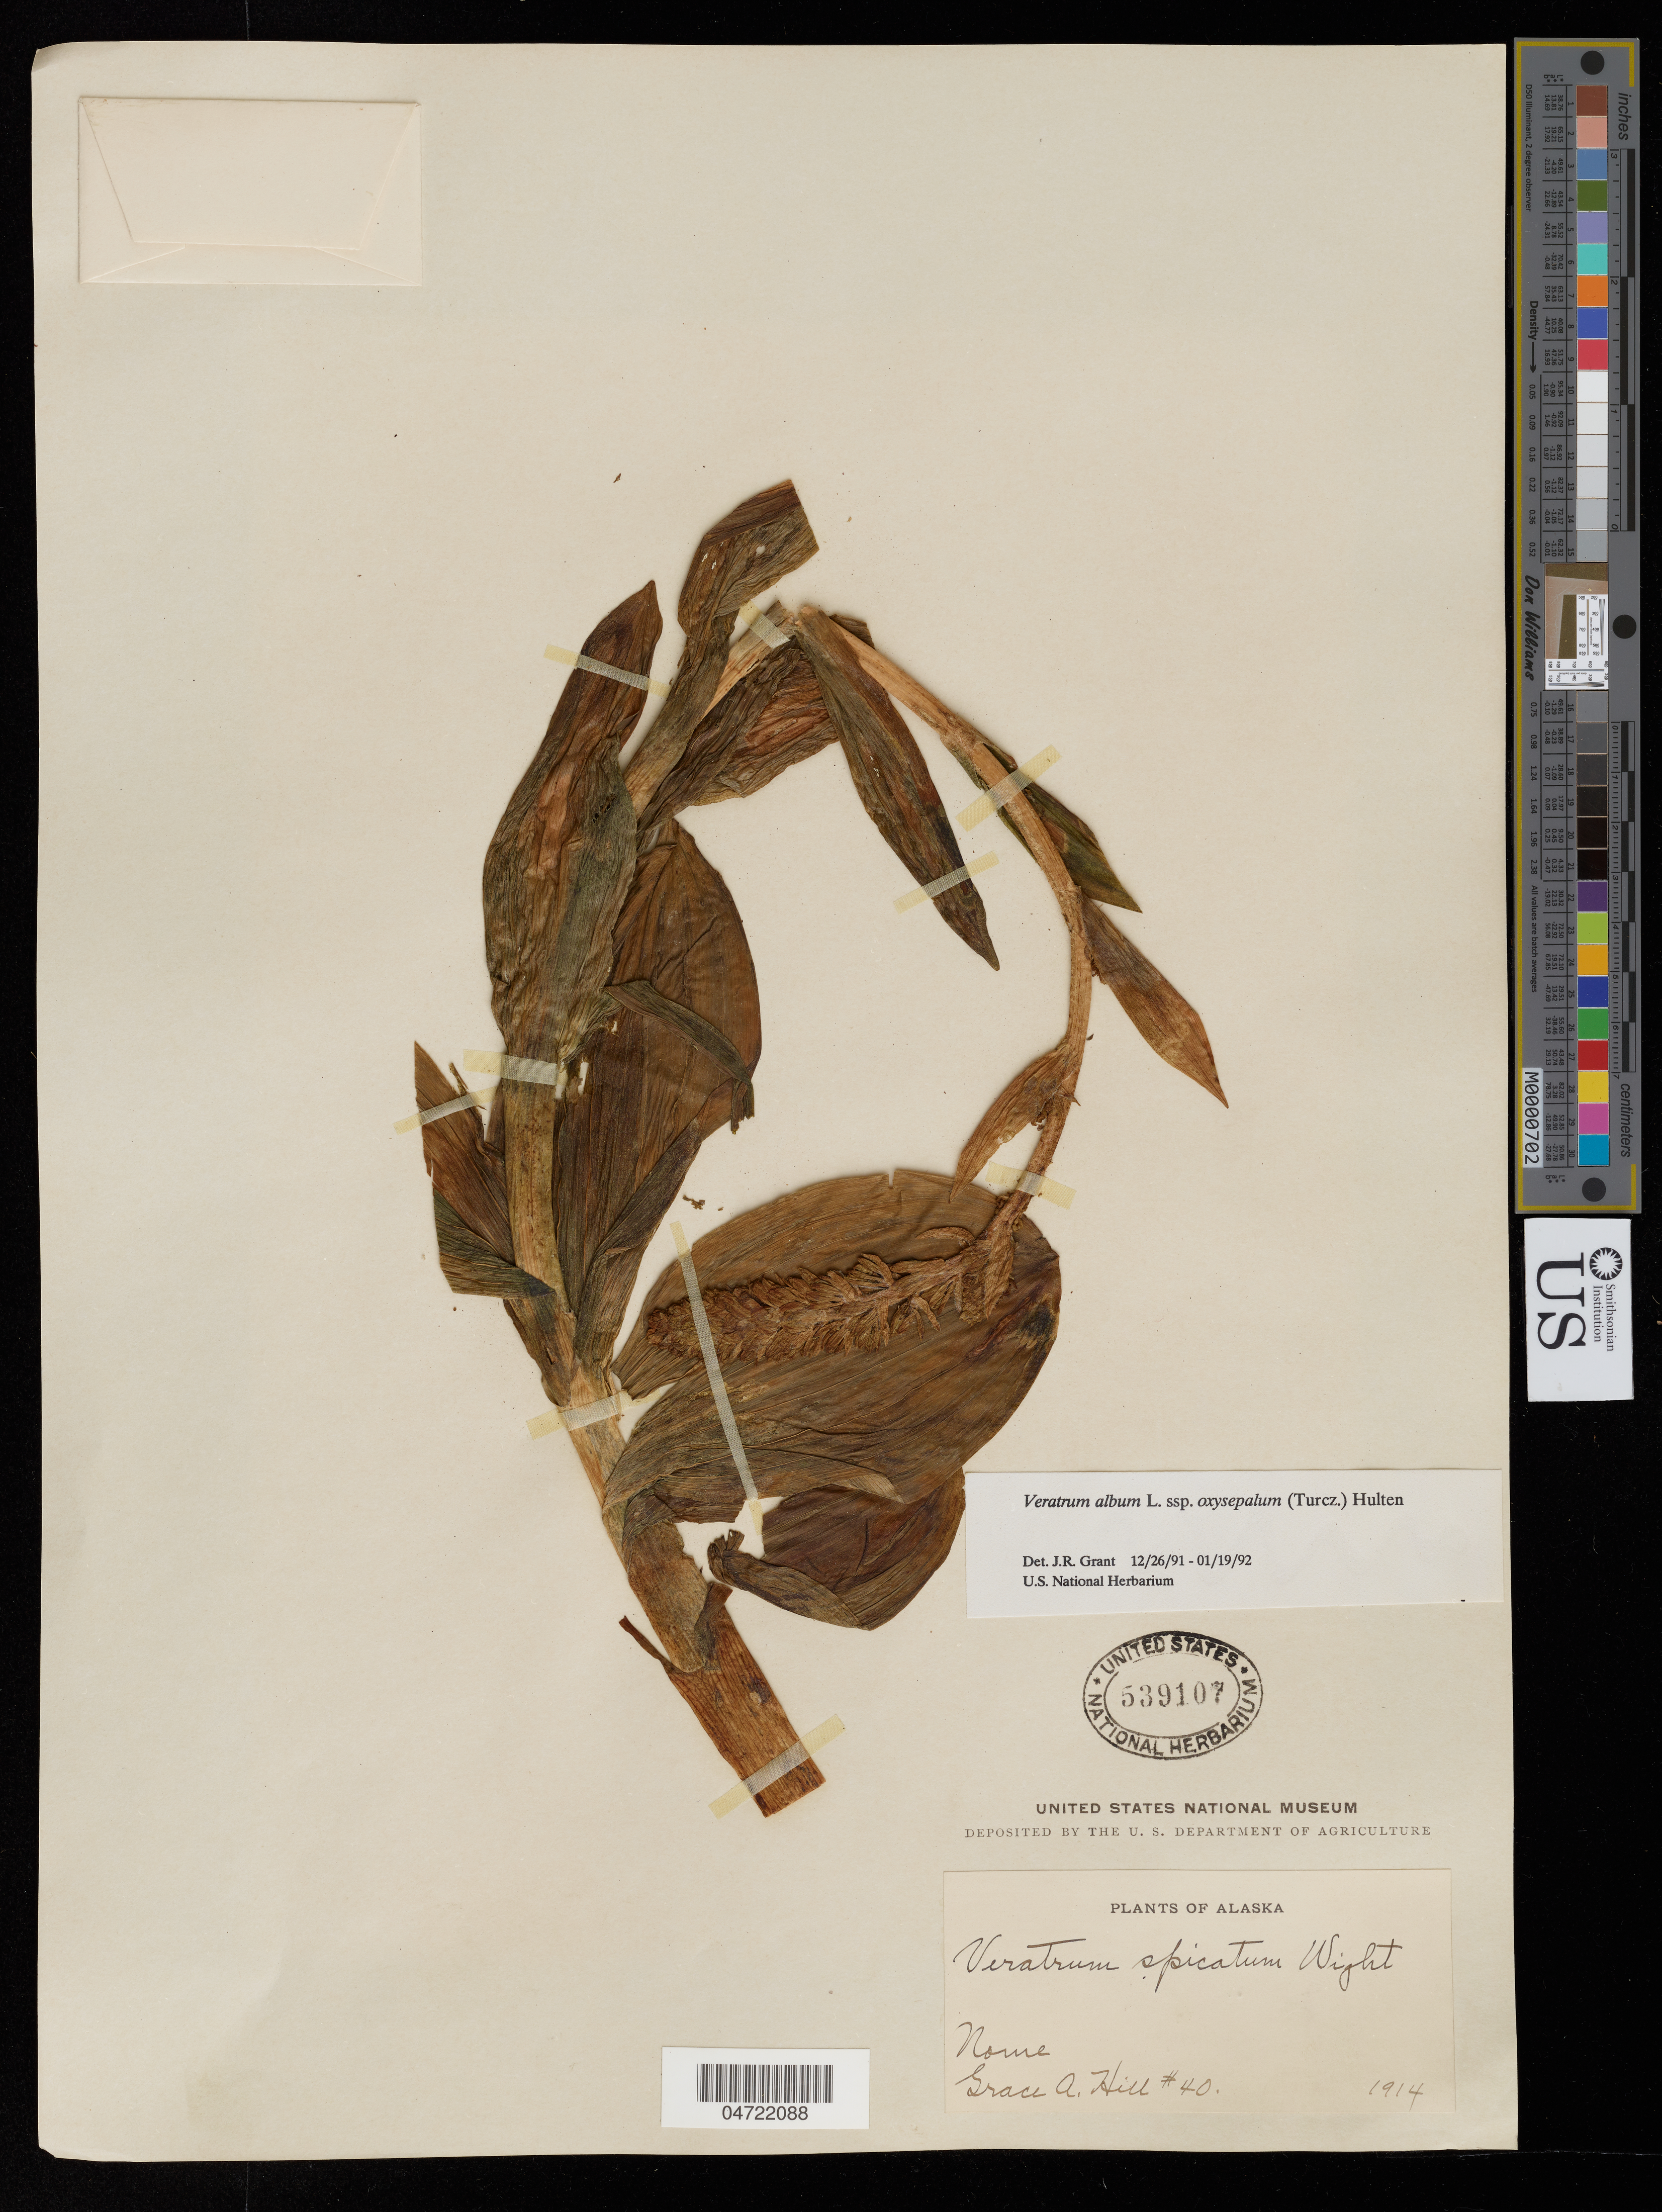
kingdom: Plantae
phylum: Tracheophyta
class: Liliopsida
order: Liliales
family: Melanthiaceae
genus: Veratrum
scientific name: Veratrum album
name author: L.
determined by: Zimmerman, James Hall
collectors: G. A. Hill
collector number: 40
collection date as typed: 1914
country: United States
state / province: Alaska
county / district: Nome Census Area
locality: Nome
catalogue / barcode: US 539107